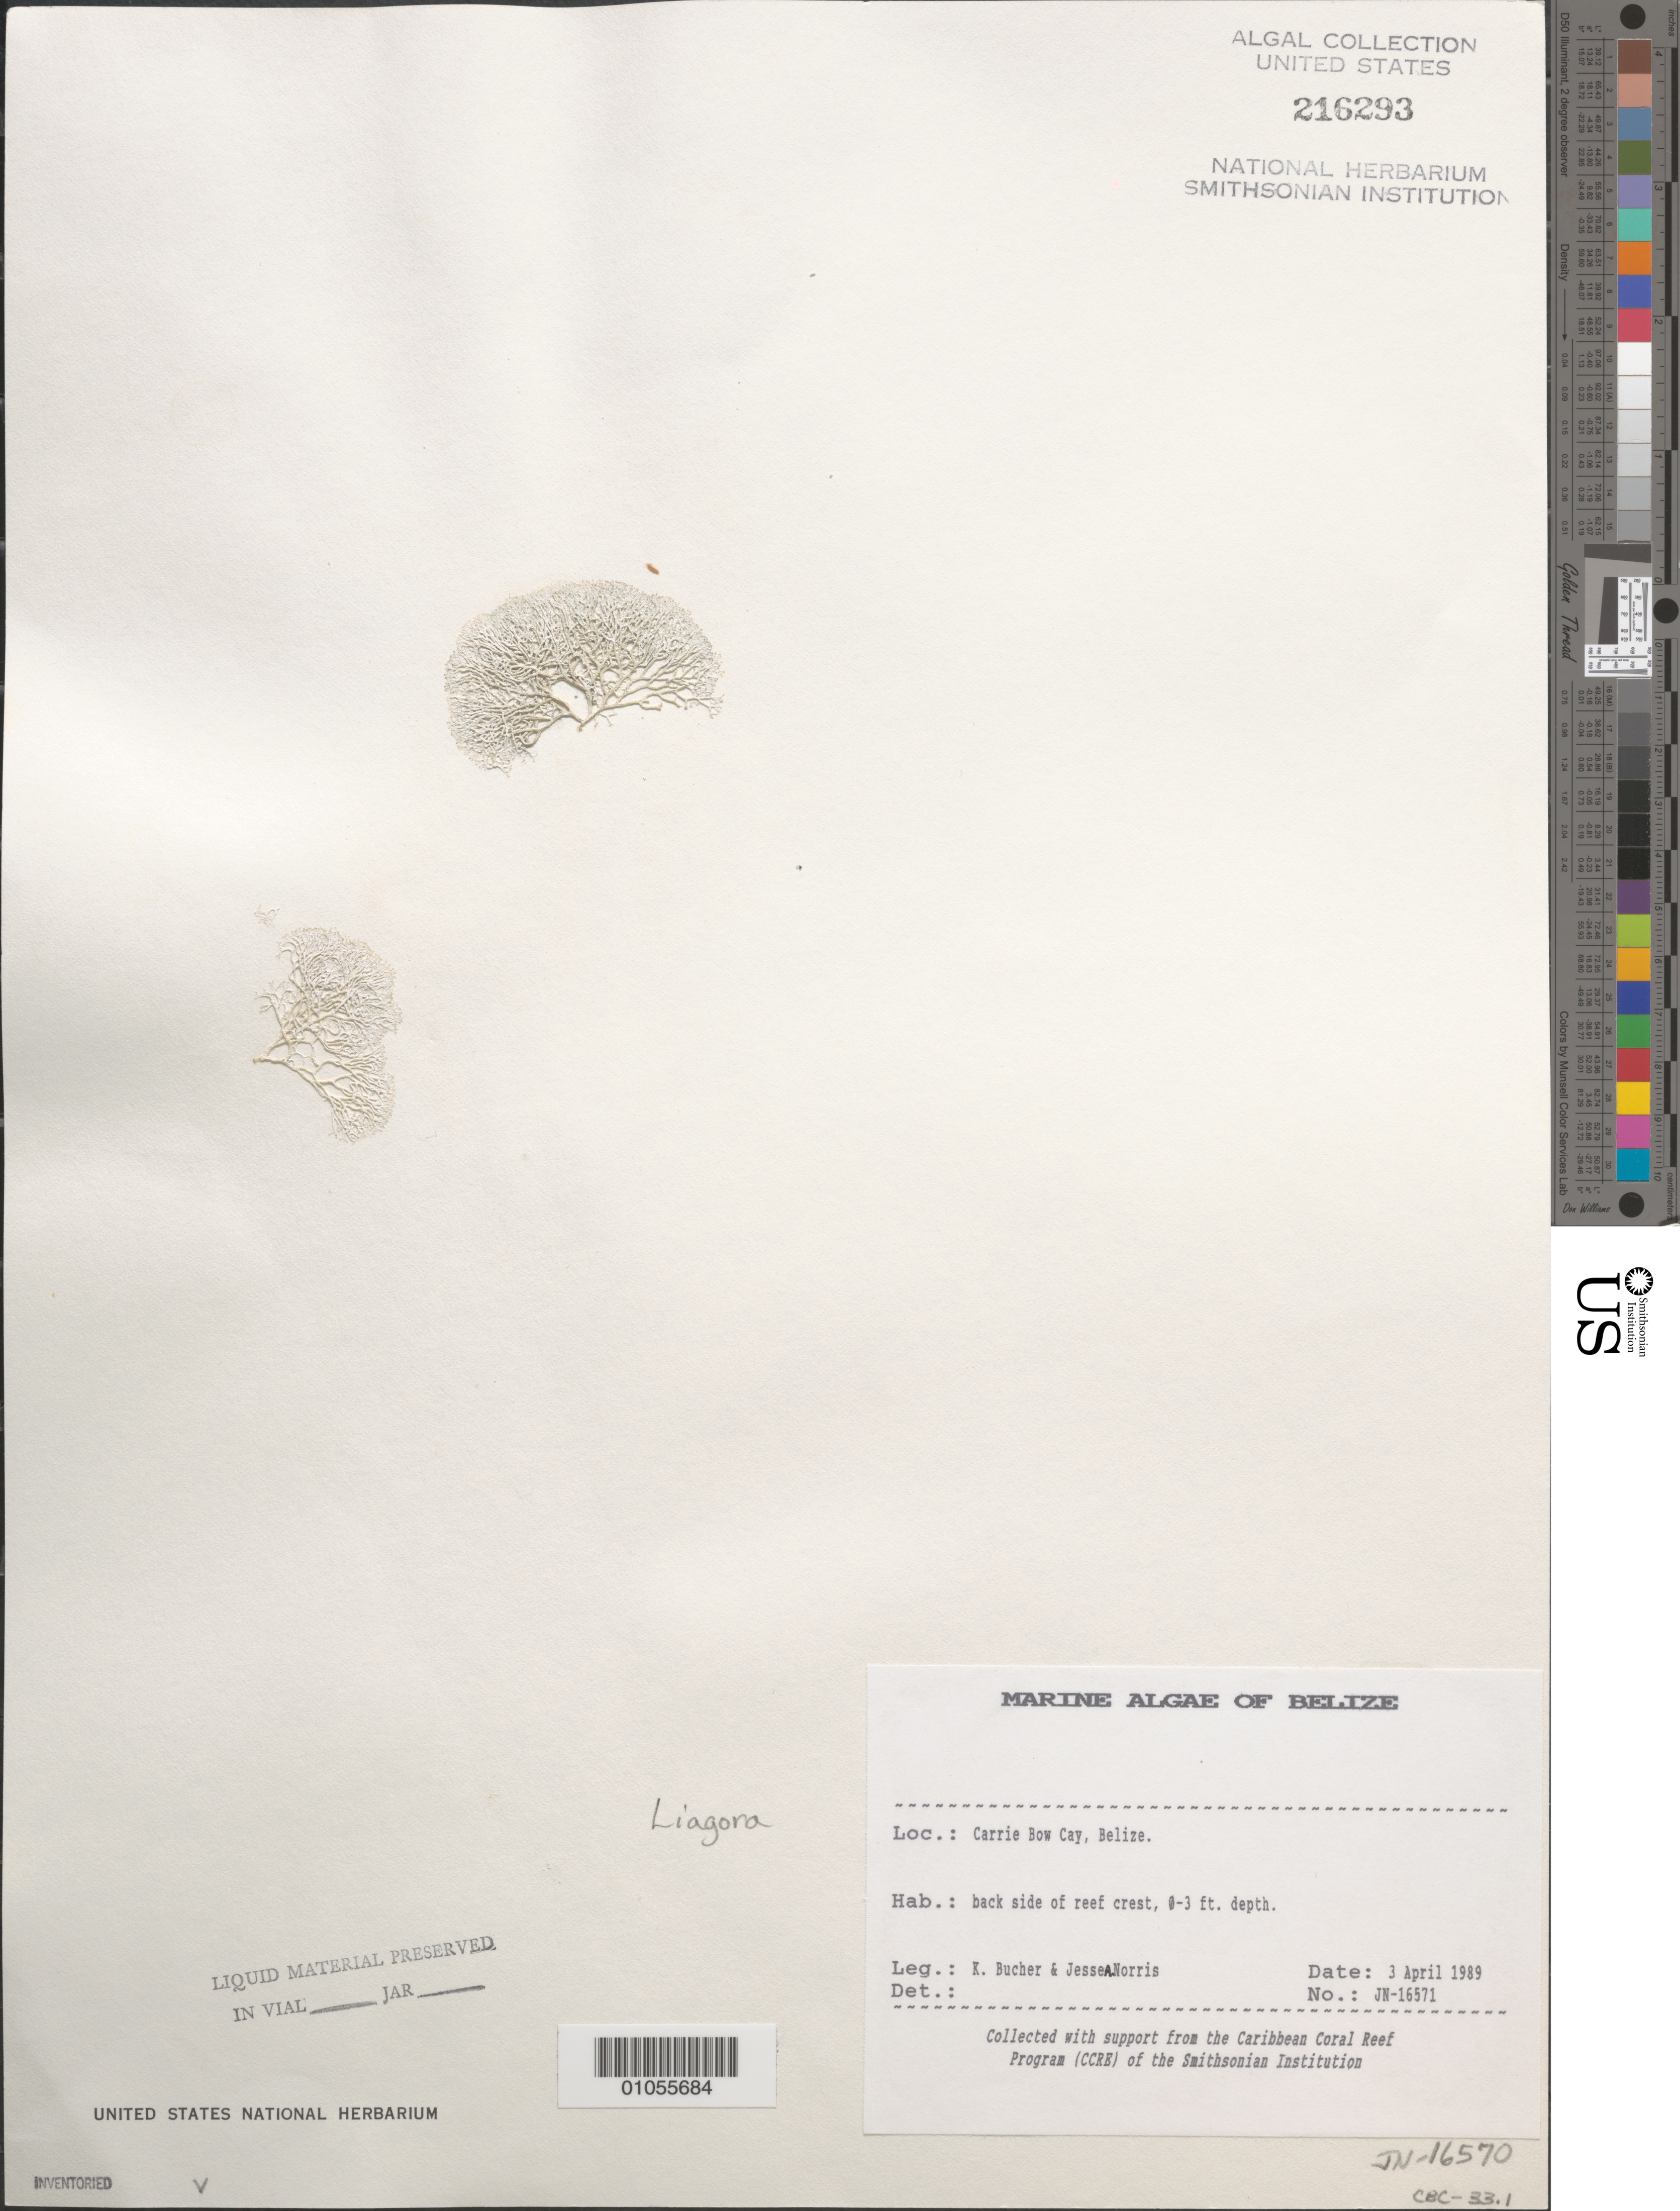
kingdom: Plantae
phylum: Rhodophyta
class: Florideophyceae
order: Nemaliales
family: Liagoraceae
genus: Liagora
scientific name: Liagora sp.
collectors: K. E. Bucher & J. A. Norris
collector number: JN-16571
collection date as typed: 03 Apr 1989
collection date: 1989-04-03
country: Belize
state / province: Stann Creek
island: Carrie Bow Cay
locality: Back side of reef crest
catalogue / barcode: US 216293